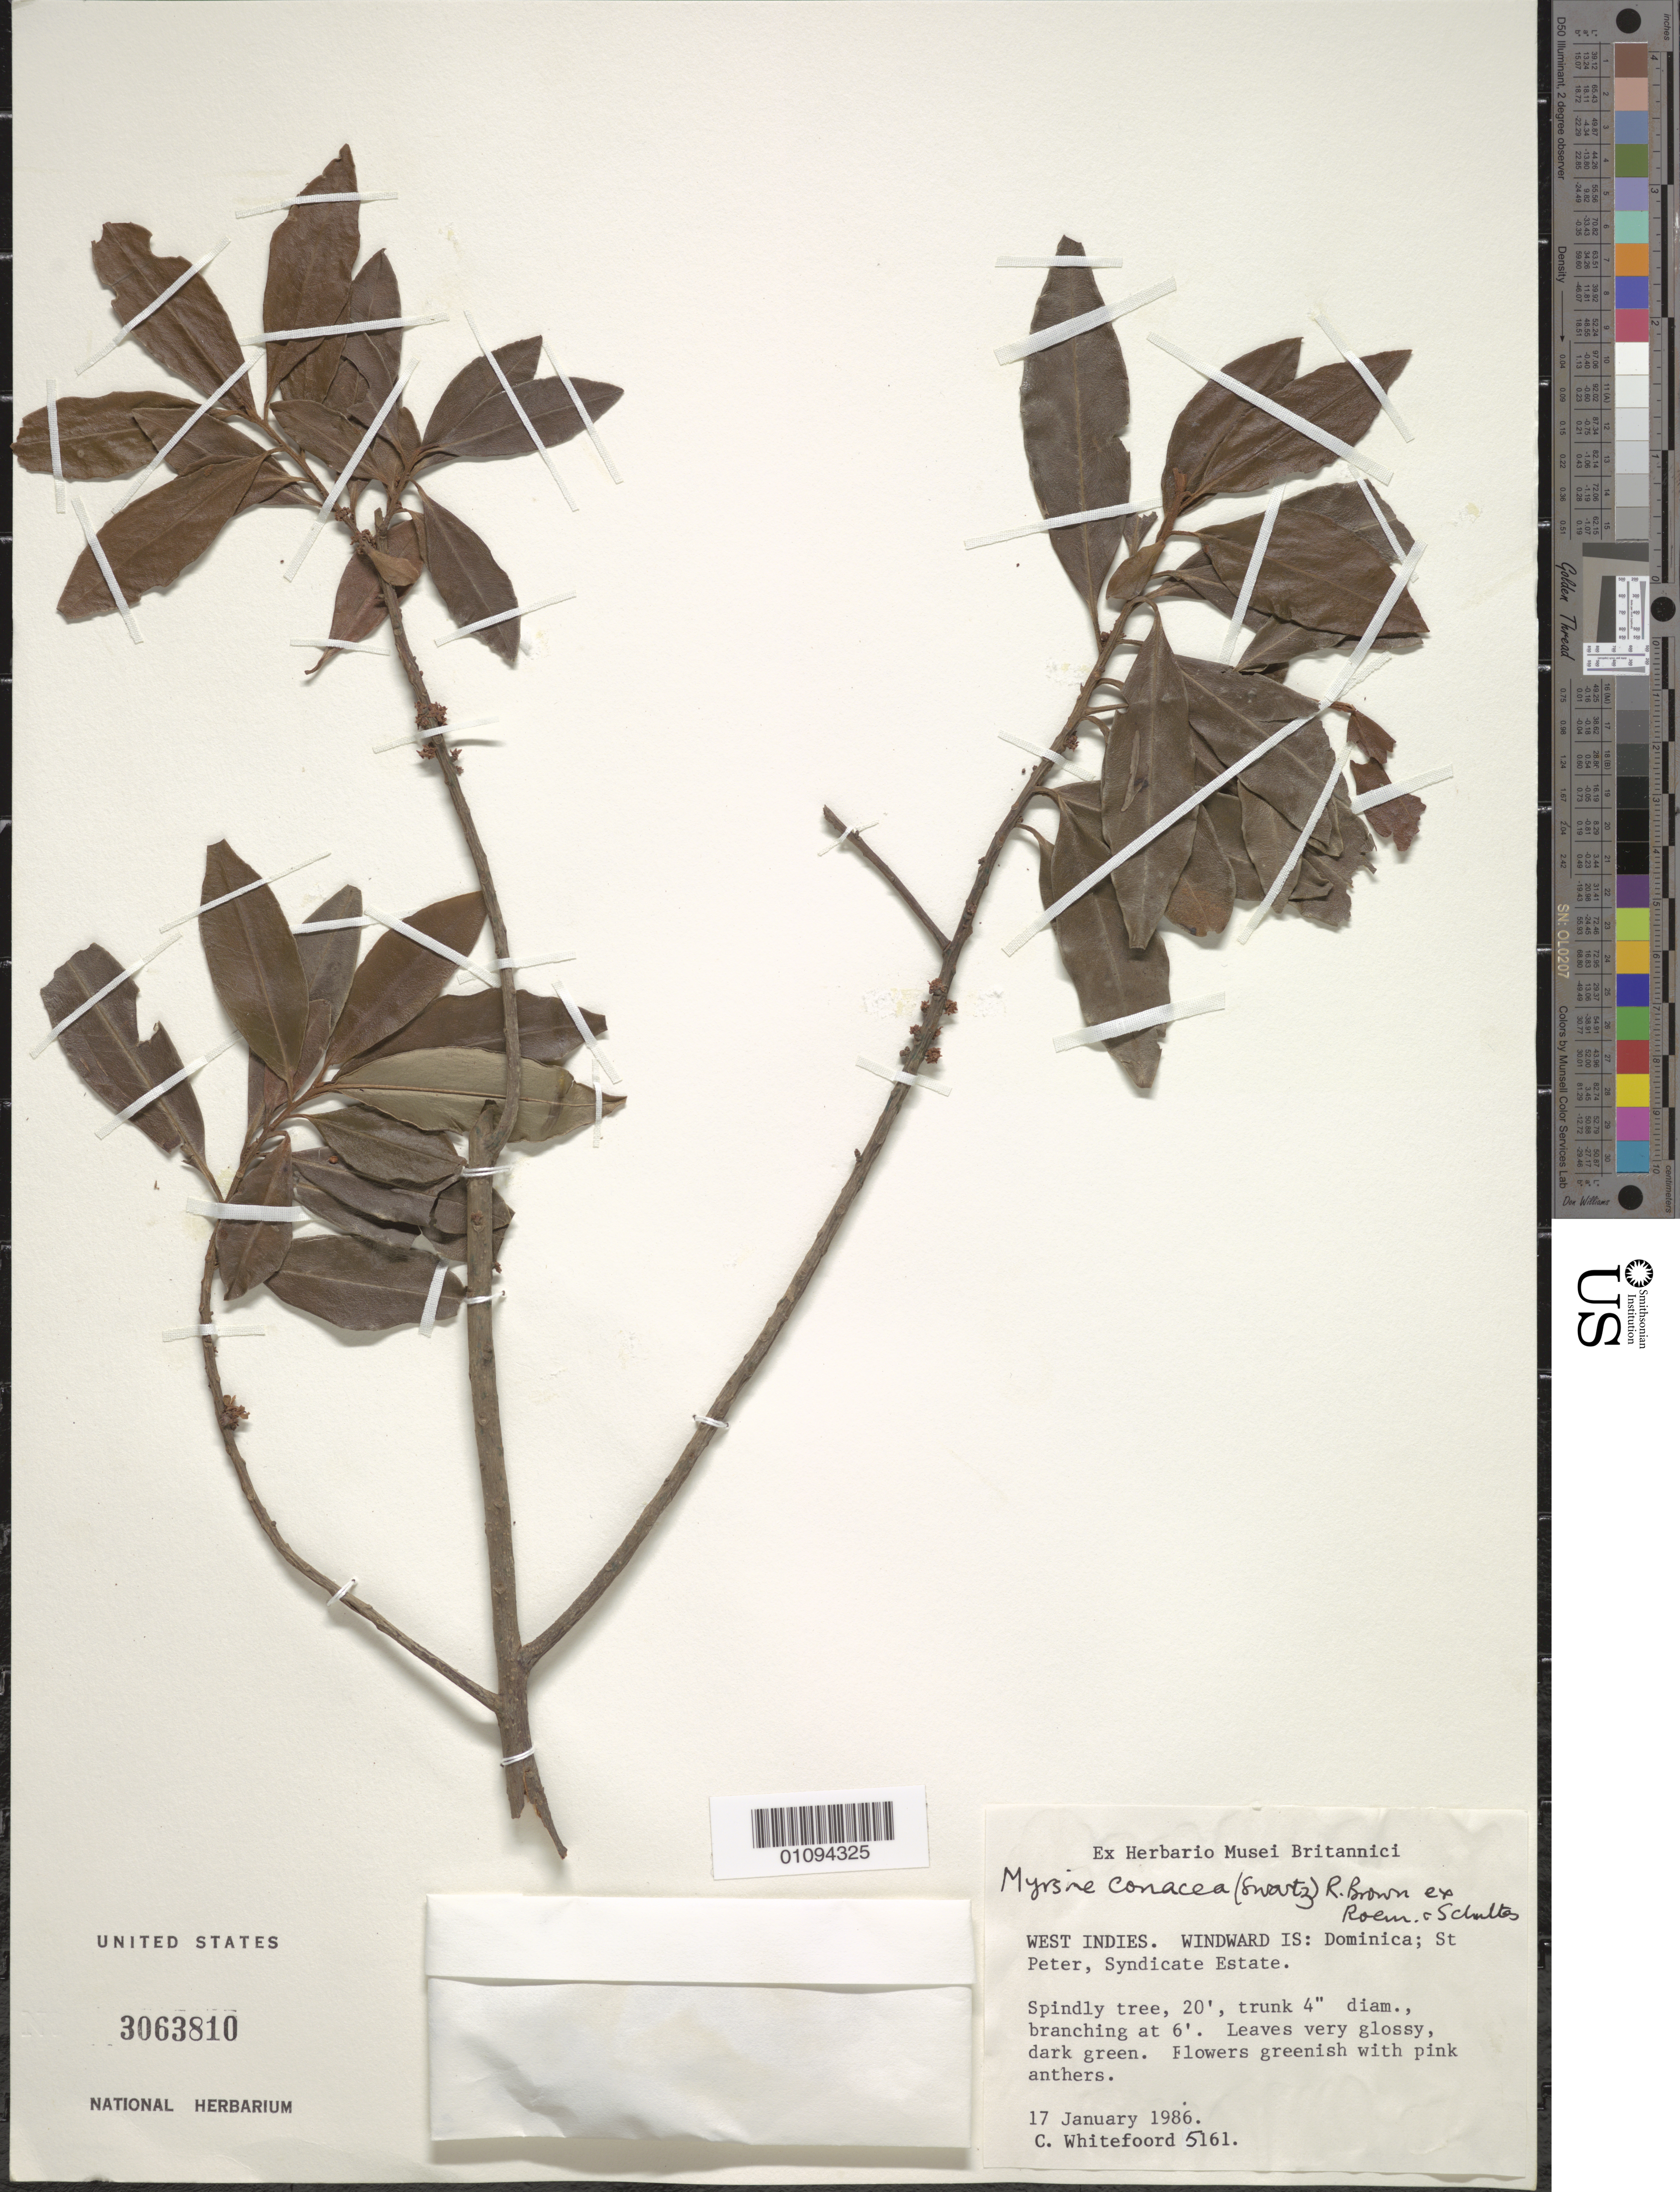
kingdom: Plantae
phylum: Tracheophyta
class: Magnoliopsida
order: Ericales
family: Primulaceae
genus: Myrsine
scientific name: Myrsine coriacea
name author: (Sw.) R. Br. ex Roem. & Schult.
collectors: C. Whitefoord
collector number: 5161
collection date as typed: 17 Jan 1986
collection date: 1986-01-17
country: Dominica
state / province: St. Peter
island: Dominica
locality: Syndicate Estate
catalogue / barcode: US 3063810